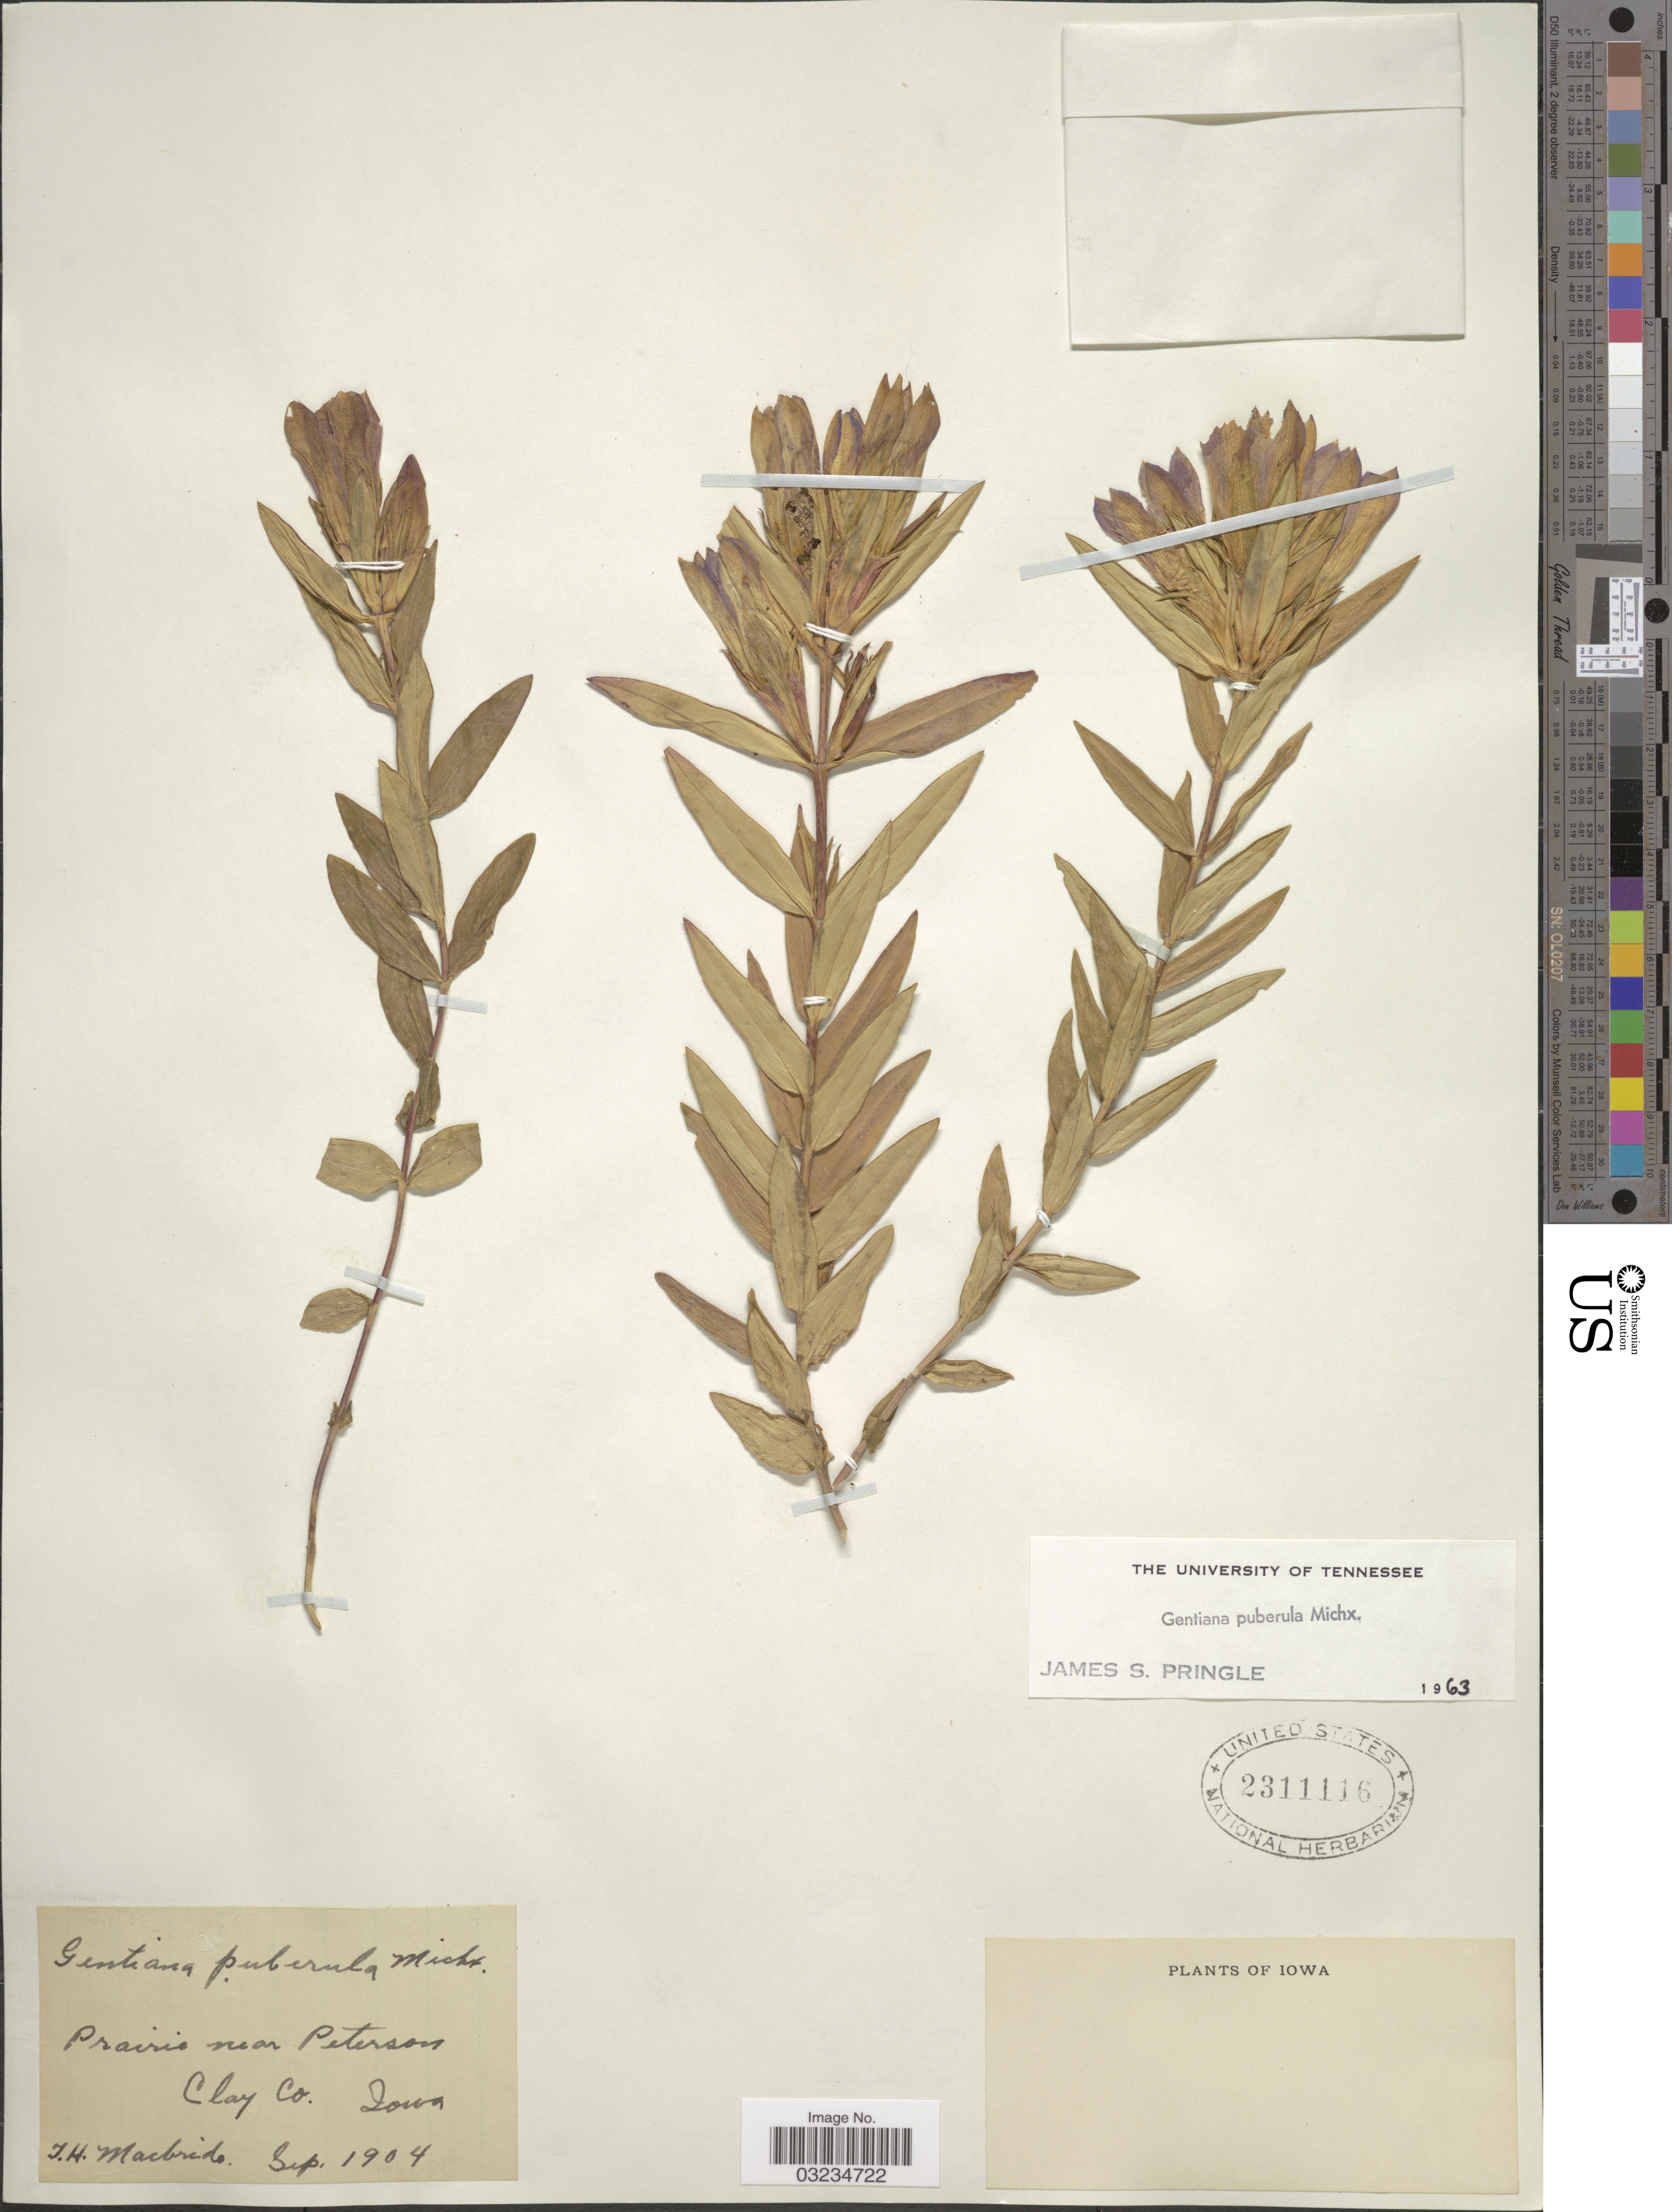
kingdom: Plantae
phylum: Tracheophyta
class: Magnoliopsida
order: Gentianales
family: Gentianaceae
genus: Gentiana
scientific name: Gentiana puberula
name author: Michx.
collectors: J. Macbride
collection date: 1904-09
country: United States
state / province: Iowa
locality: Prairie near Peterson. Clay Co.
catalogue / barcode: US 2311116